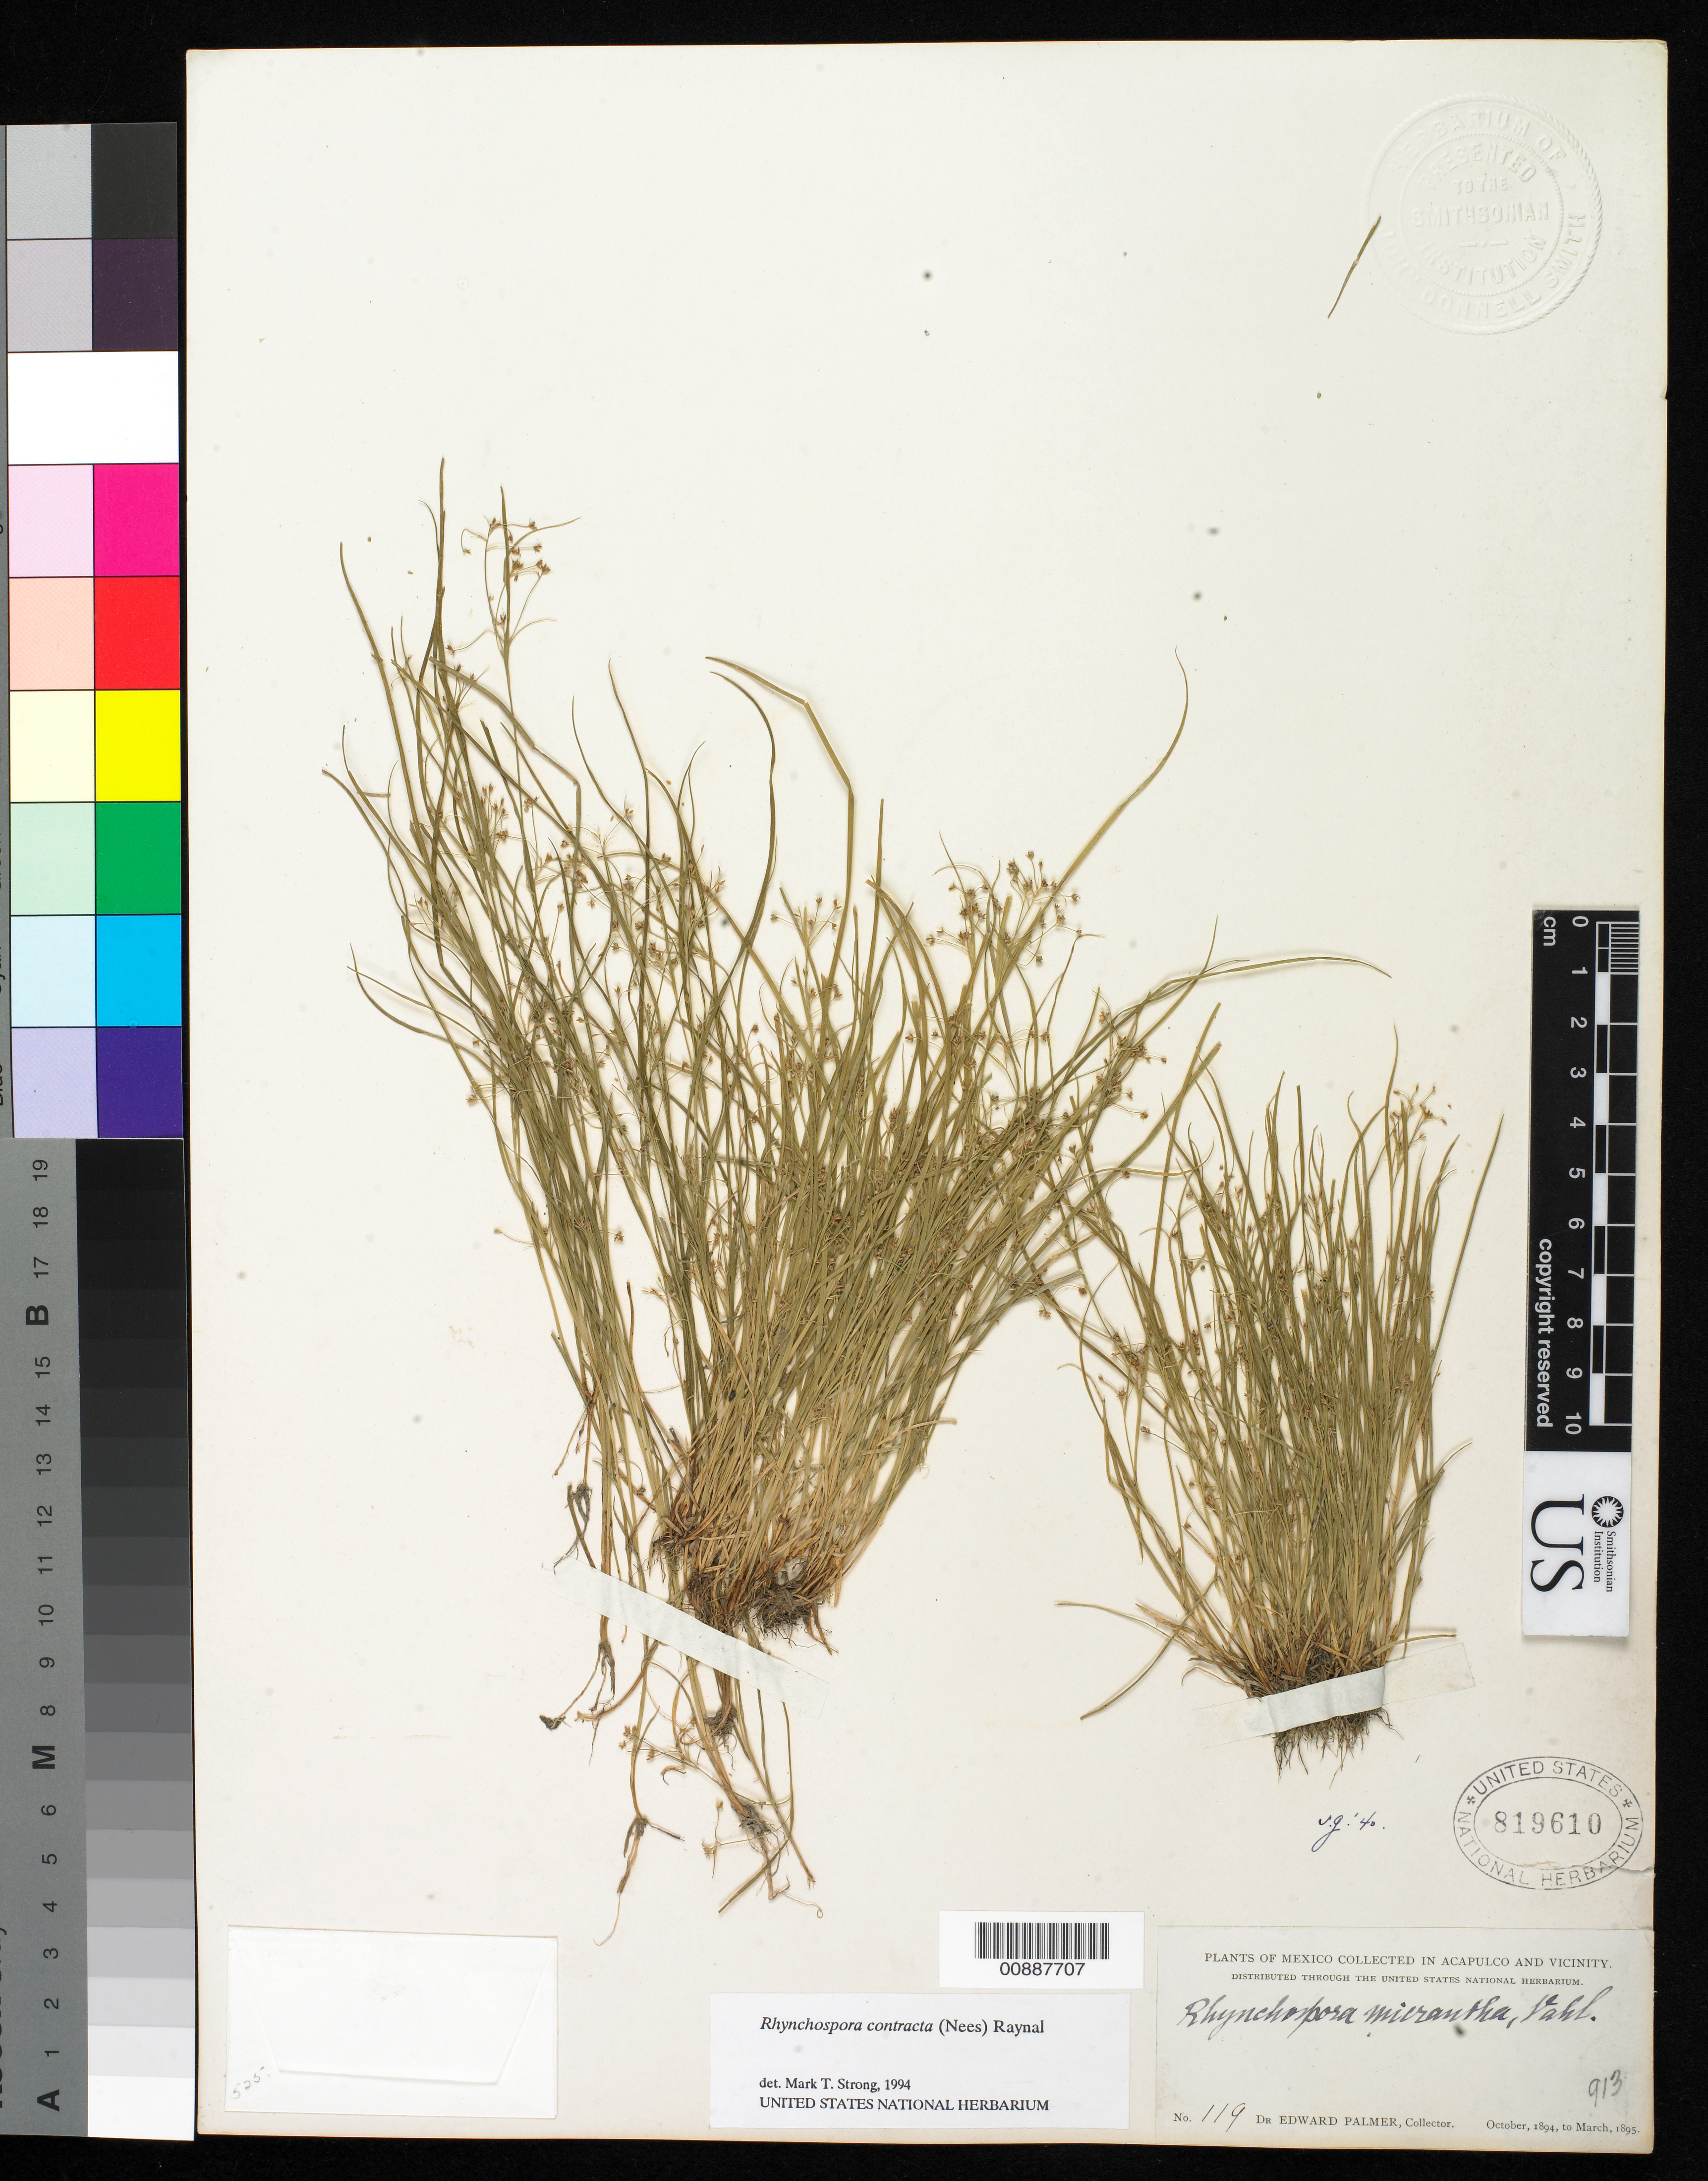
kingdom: Plantae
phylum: Tracheophyta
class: Liliopsida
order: Poales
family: Cyperaceae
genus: Rhynchospora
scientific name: Rhynchospora contracta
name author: (Nees) J. Raynal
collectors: E. Palmer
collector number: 119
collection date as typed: Oct 1894 to -- Mar 1895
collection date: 1894-10/1895-03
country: Mexico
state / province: Guerrero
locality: Acapulco, Guerrero and vicinity.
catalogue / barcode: US 819610